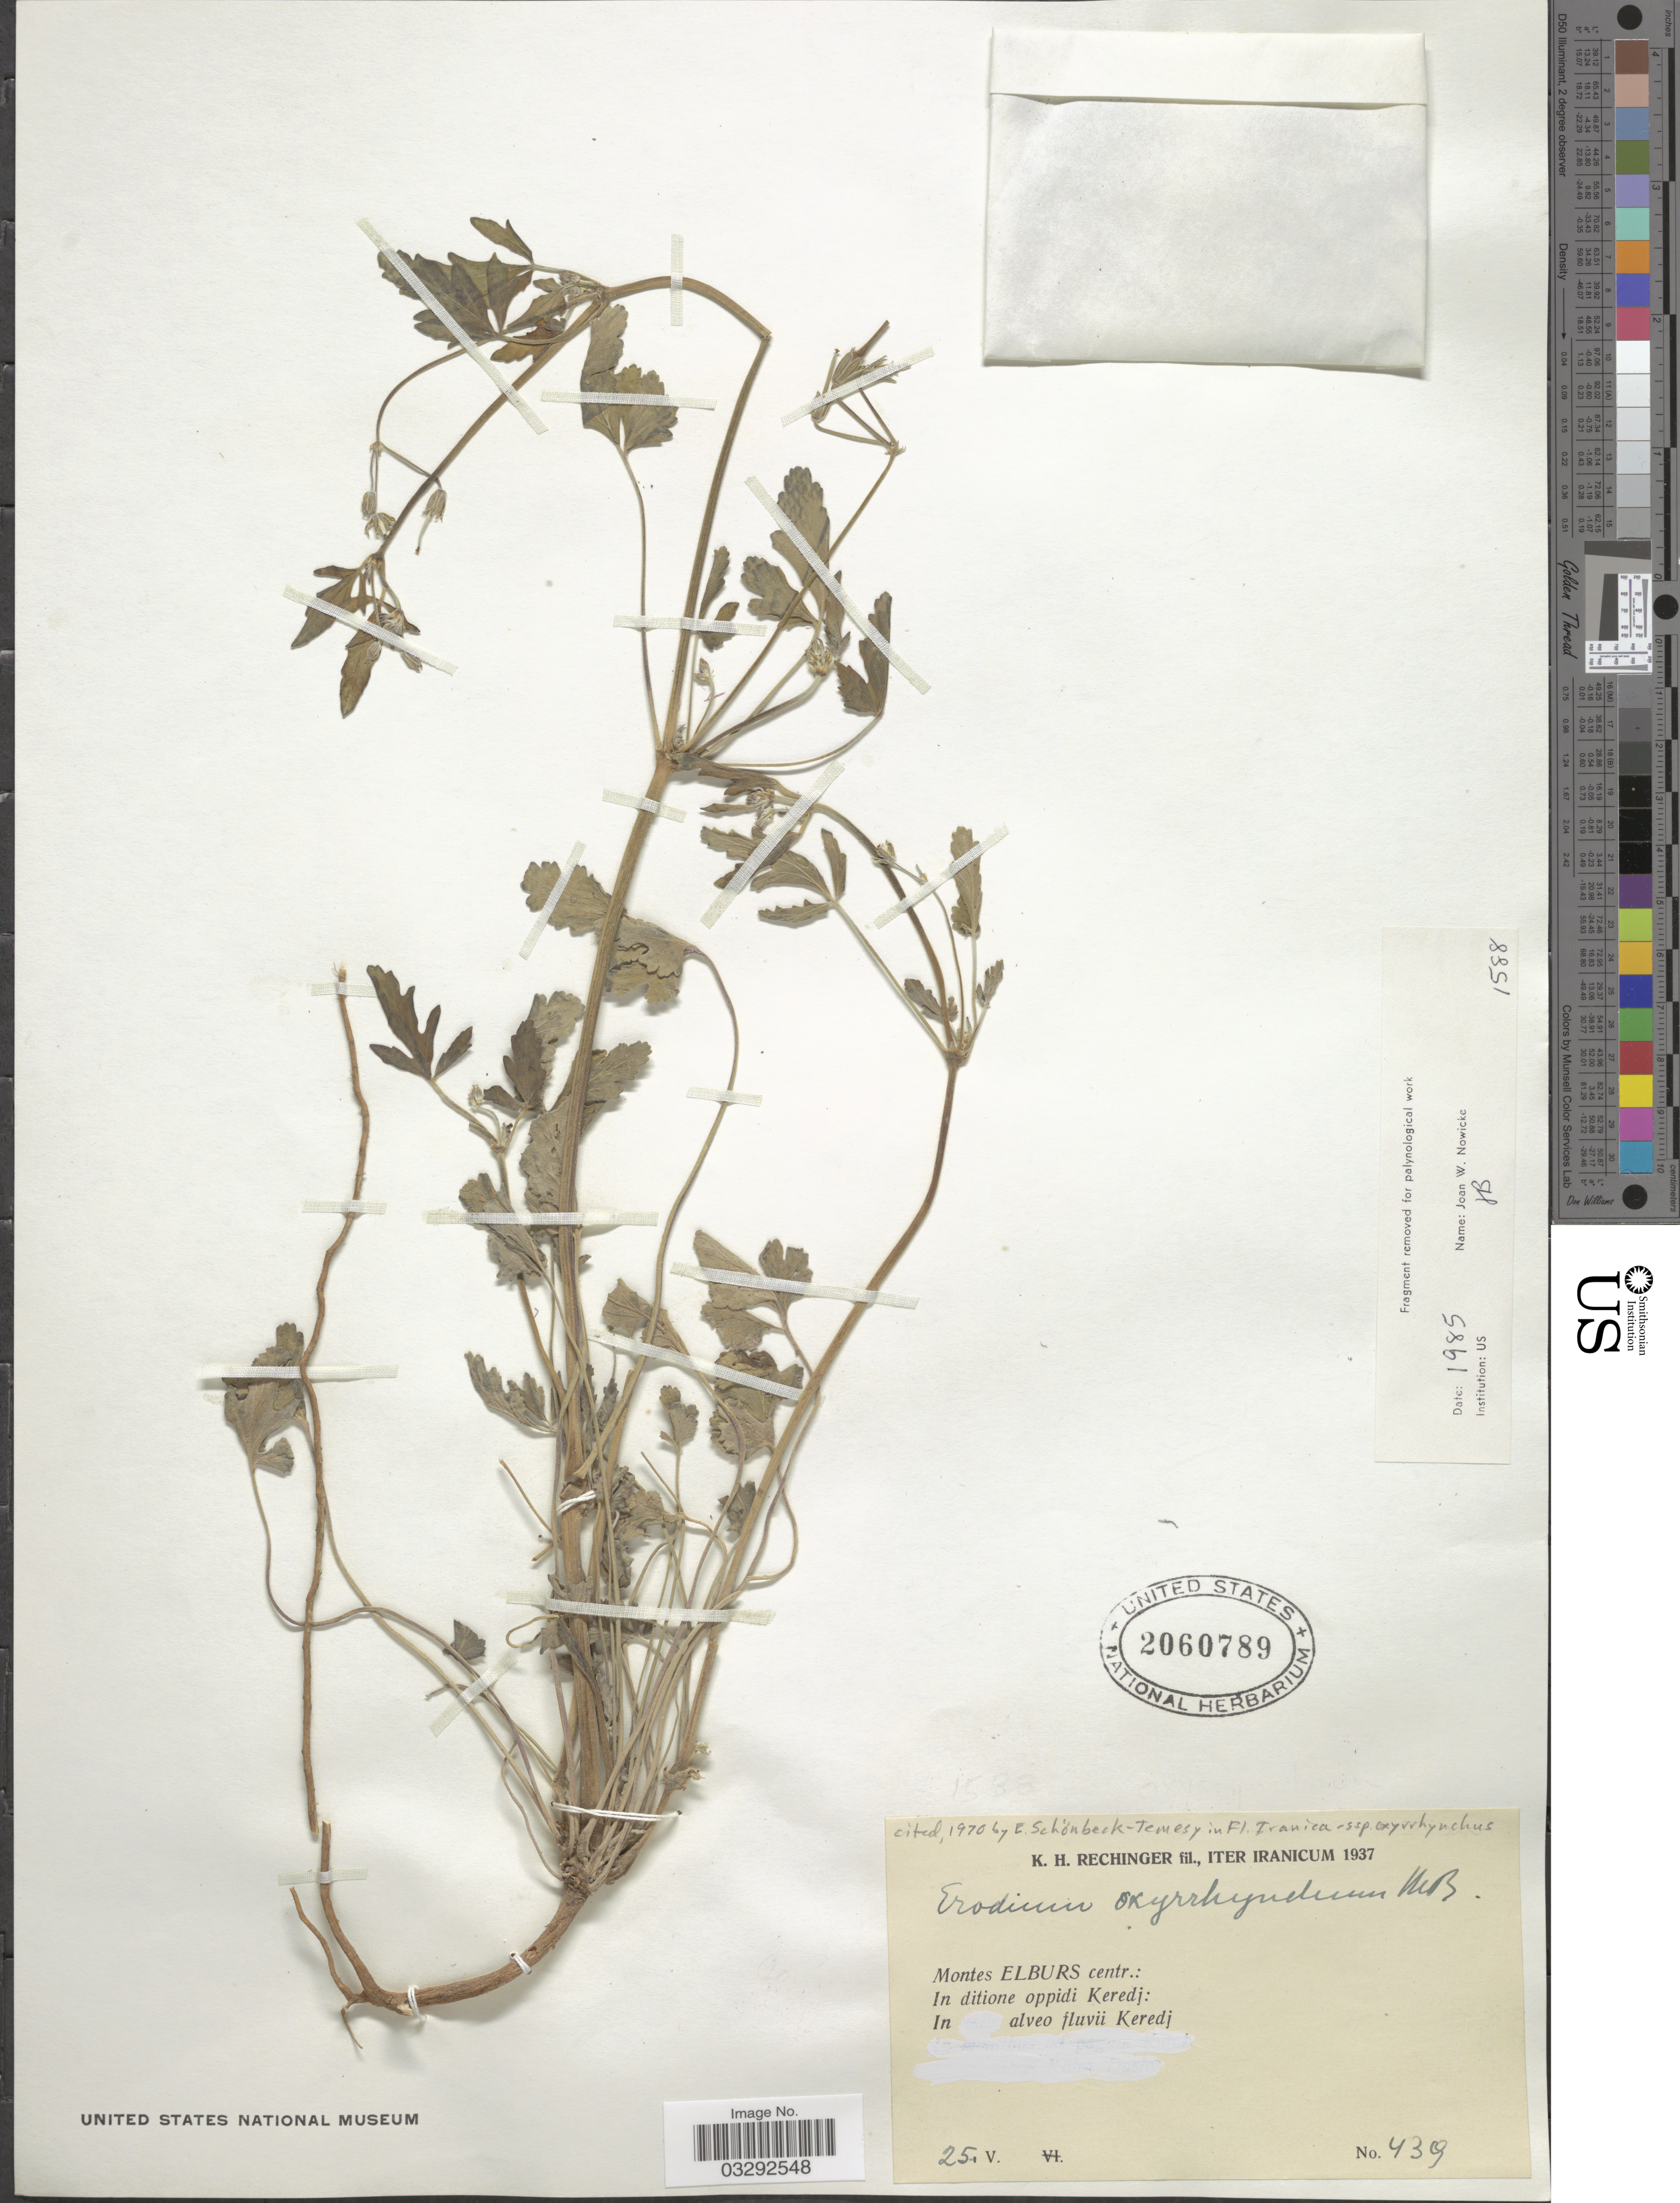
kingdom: Plantae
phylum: Tracheophyta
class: Magnoliopsida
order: Geraniales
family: Geraniaceae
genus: Erodium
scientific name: Erodium oxyrhinchum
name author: M. Bieb.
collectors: K. H. Rechinger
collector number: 439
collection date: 1937-05-25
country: Iran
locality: Montes Elburs centr.: In ditione oppidi Keredj: In alveo fluvii Keredj.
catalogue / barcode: US 2060789